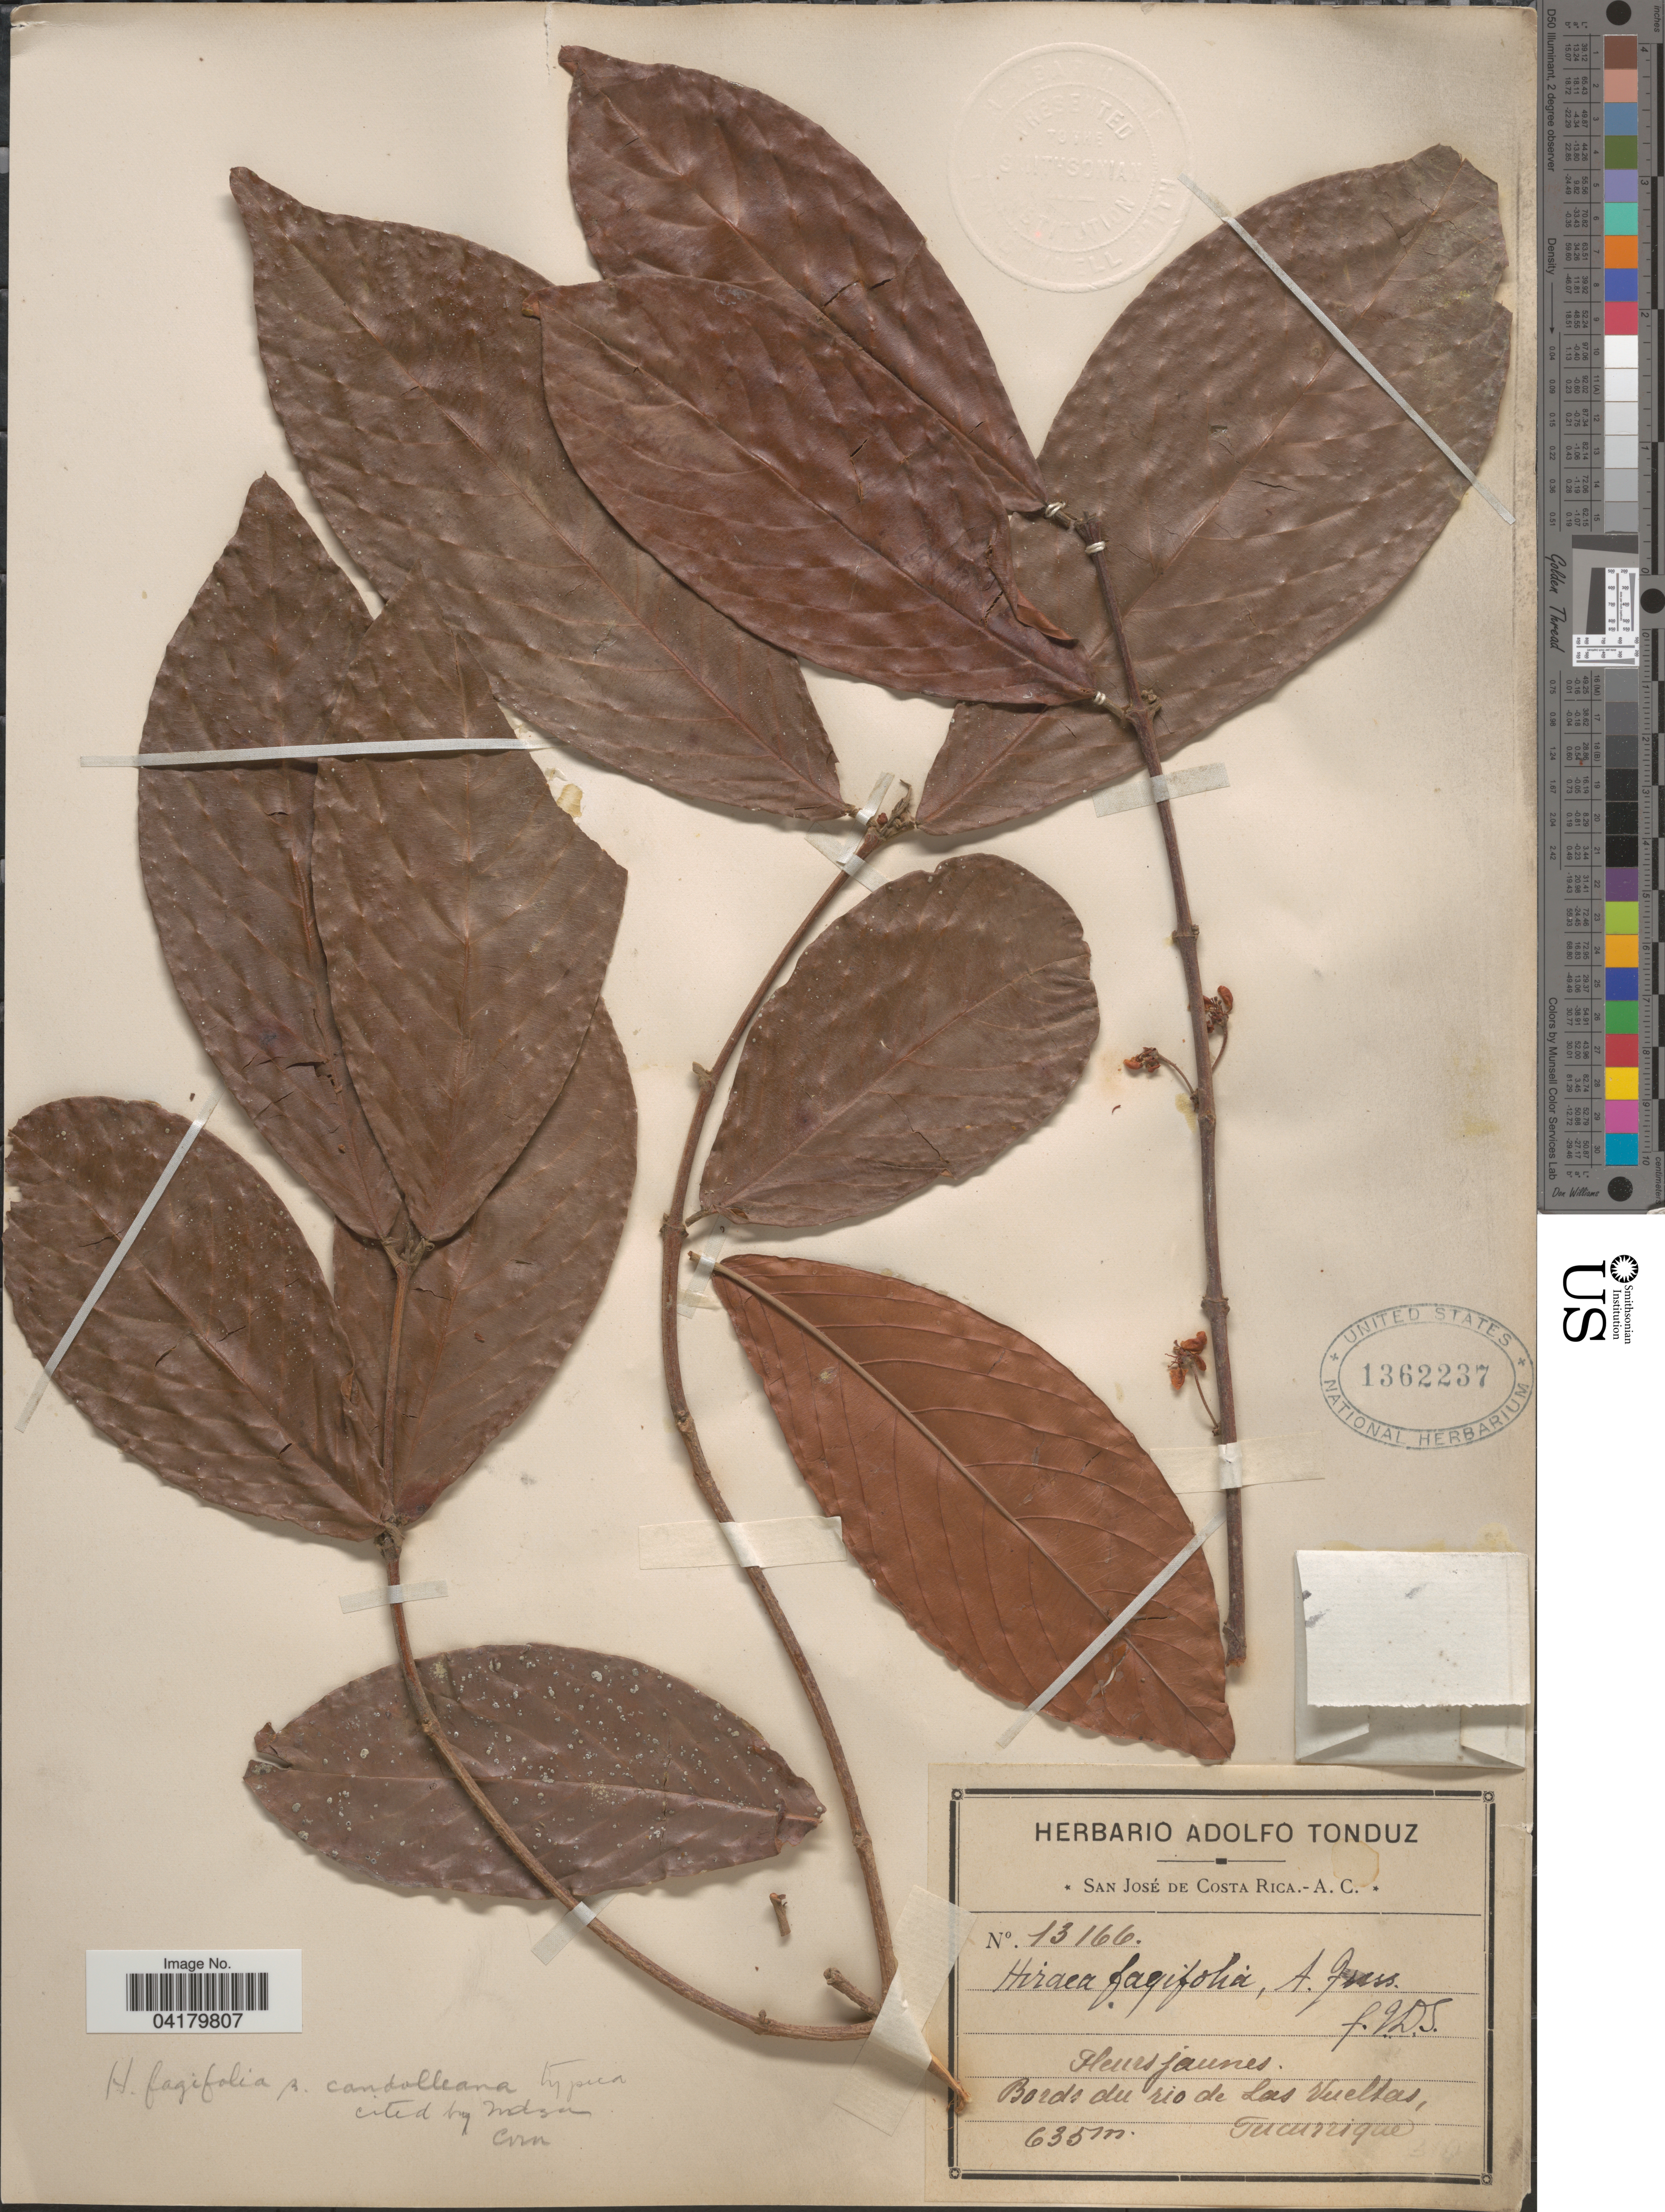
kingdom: Plantae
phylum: Tracheophyta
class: Magnoliopsida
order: Malpighiales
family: Malpighiaceae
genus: Hiraea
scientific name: Hiraea fagifolia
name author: (DC.) A. Juss.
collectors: ex Herb. Adolfo Tonduz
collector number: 13166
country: Costa Rica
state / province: San José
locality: Fleurs jaunes. Bords du rio de Las Vueltas, Tucurrique.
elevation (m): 635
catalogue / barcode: US 1362237